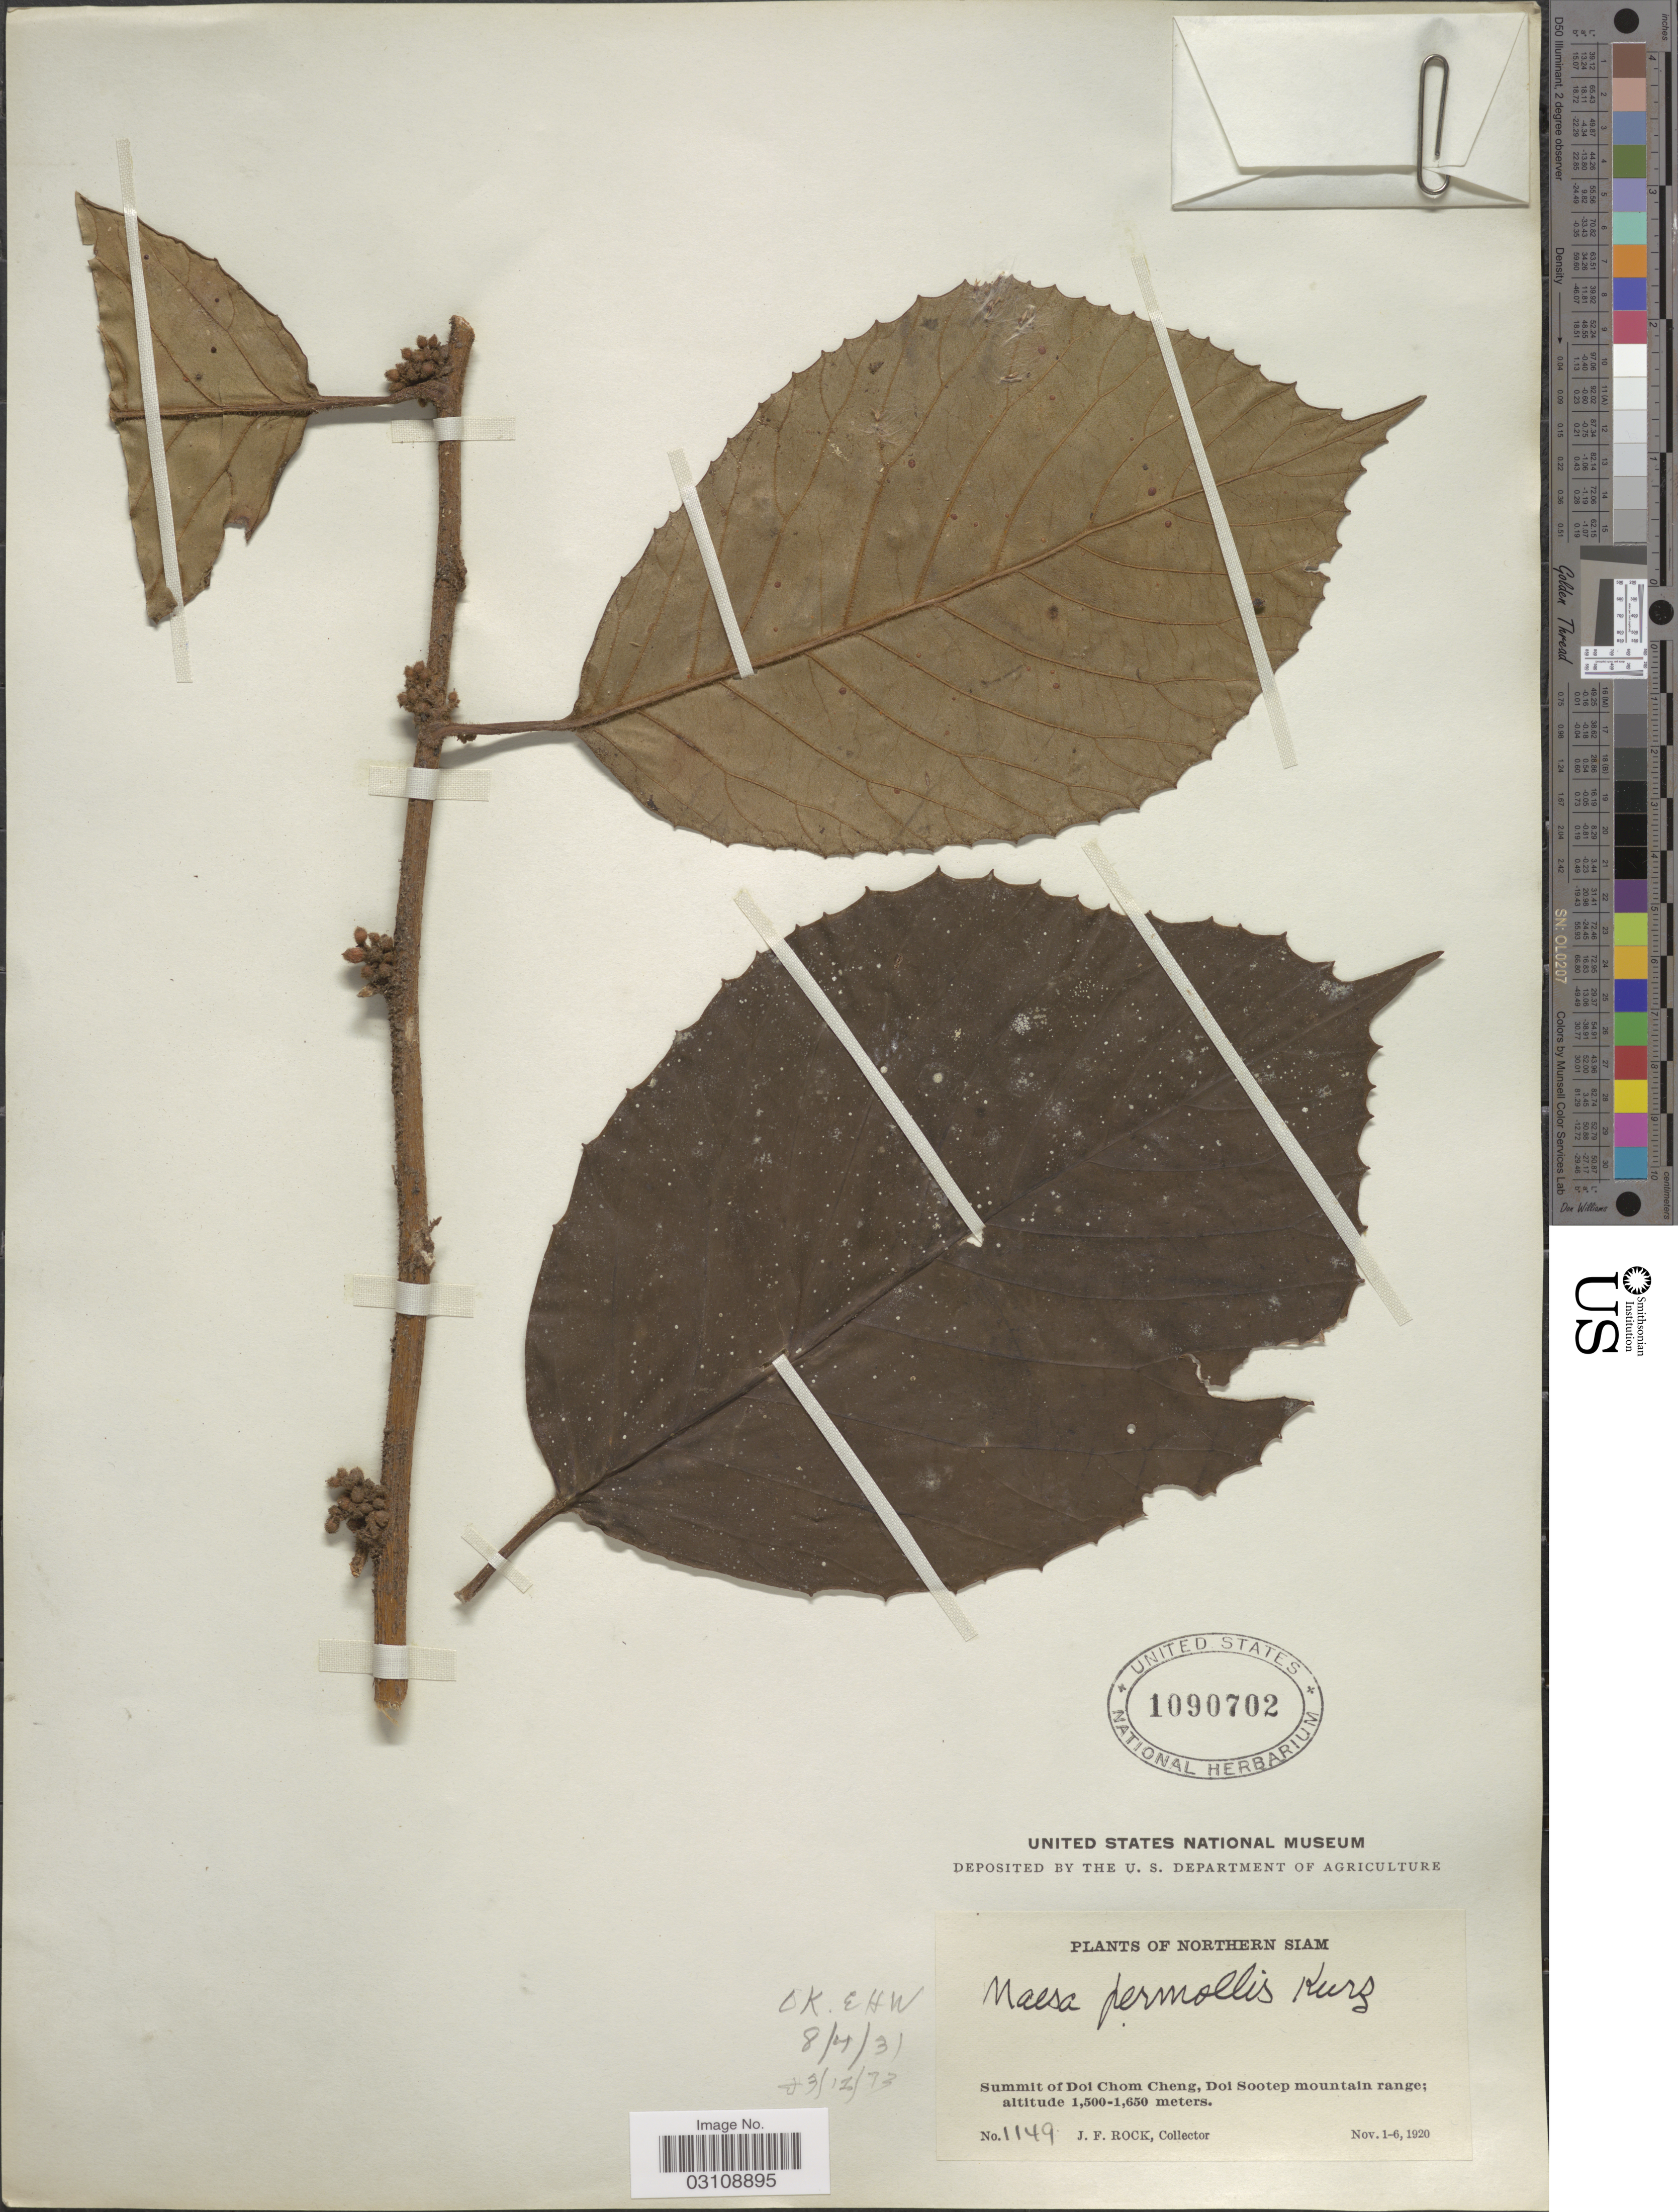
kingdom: Plantae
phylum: Tracheophyta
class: Magnoliopsida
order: Ericales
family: Primulaceae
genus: Maesa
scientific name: Maesa sp.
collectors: J. Rock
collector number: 1149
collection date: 1920-11-01/1920-11-06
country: Thailand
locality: Northern Siam. Summit of Doi Chom Cheng, Doi Sootep mountain range.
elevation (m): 1500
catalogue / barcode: US 1090702